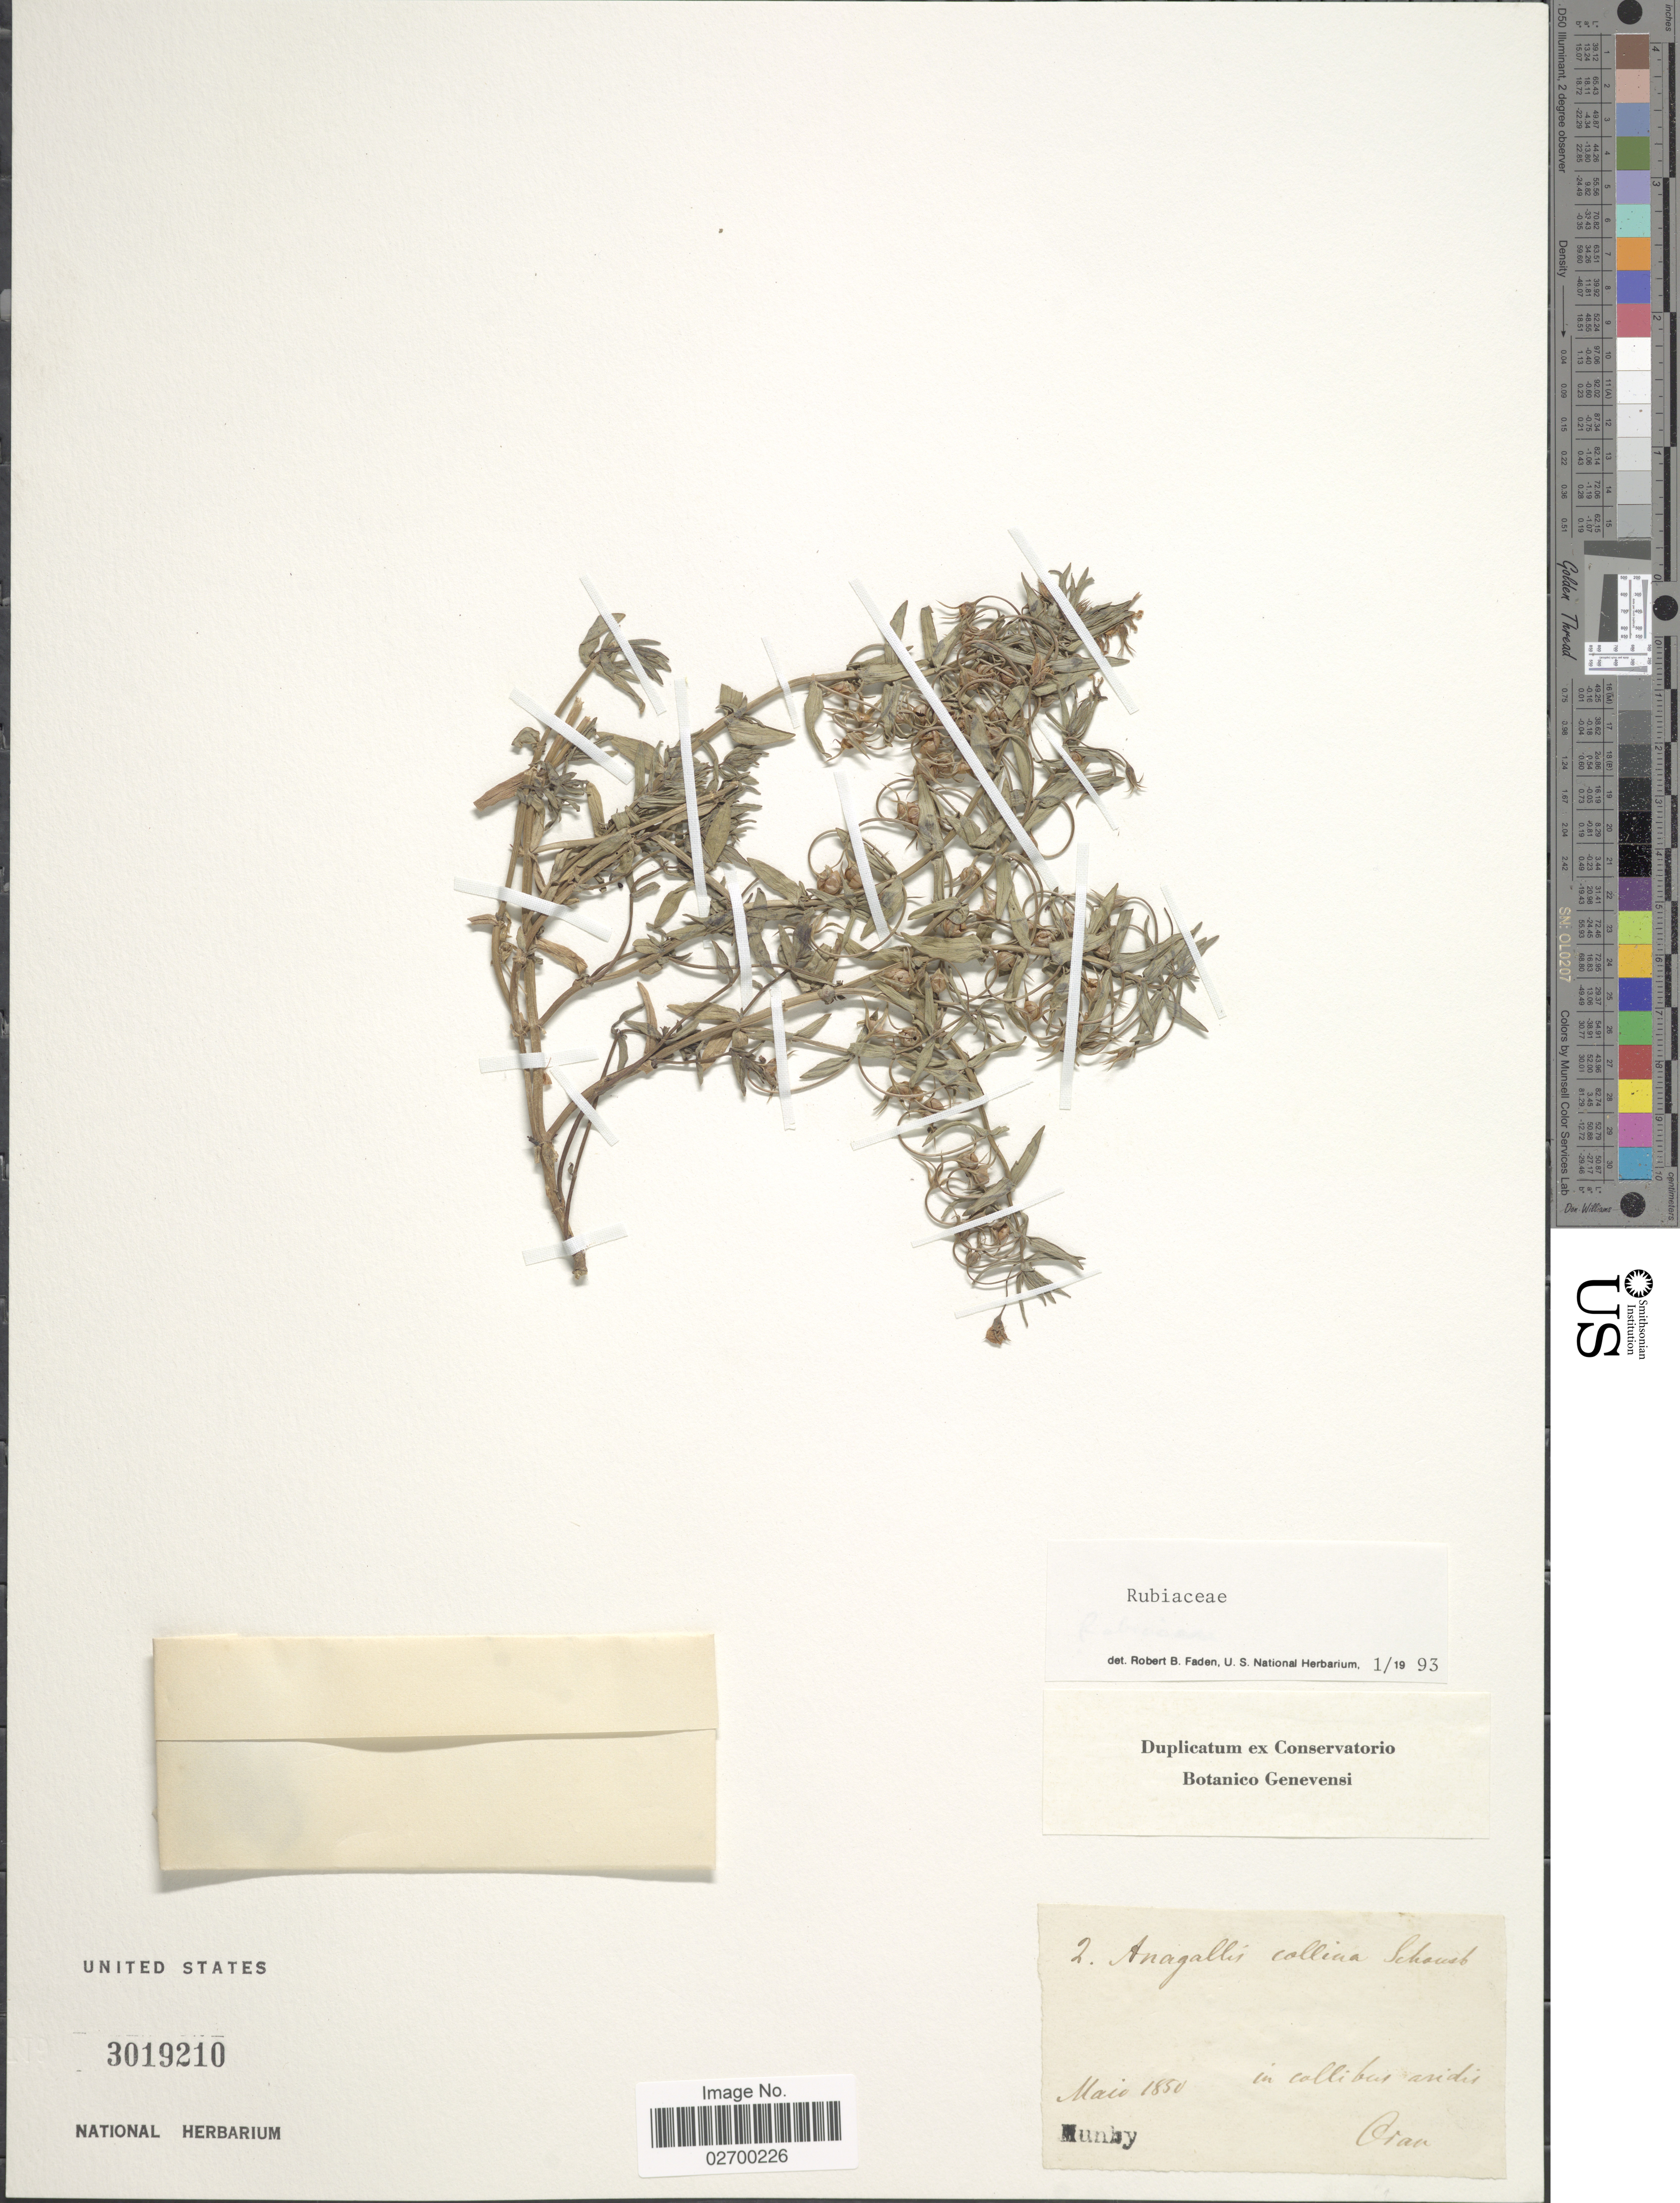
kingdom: Plantae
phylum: Tracheophyta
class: Magnoliopsida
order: Gentianales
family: Rubiaceae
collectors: Munby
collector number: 2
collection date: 1850-05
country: Algeria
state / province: Oran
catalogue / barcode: US 3019210